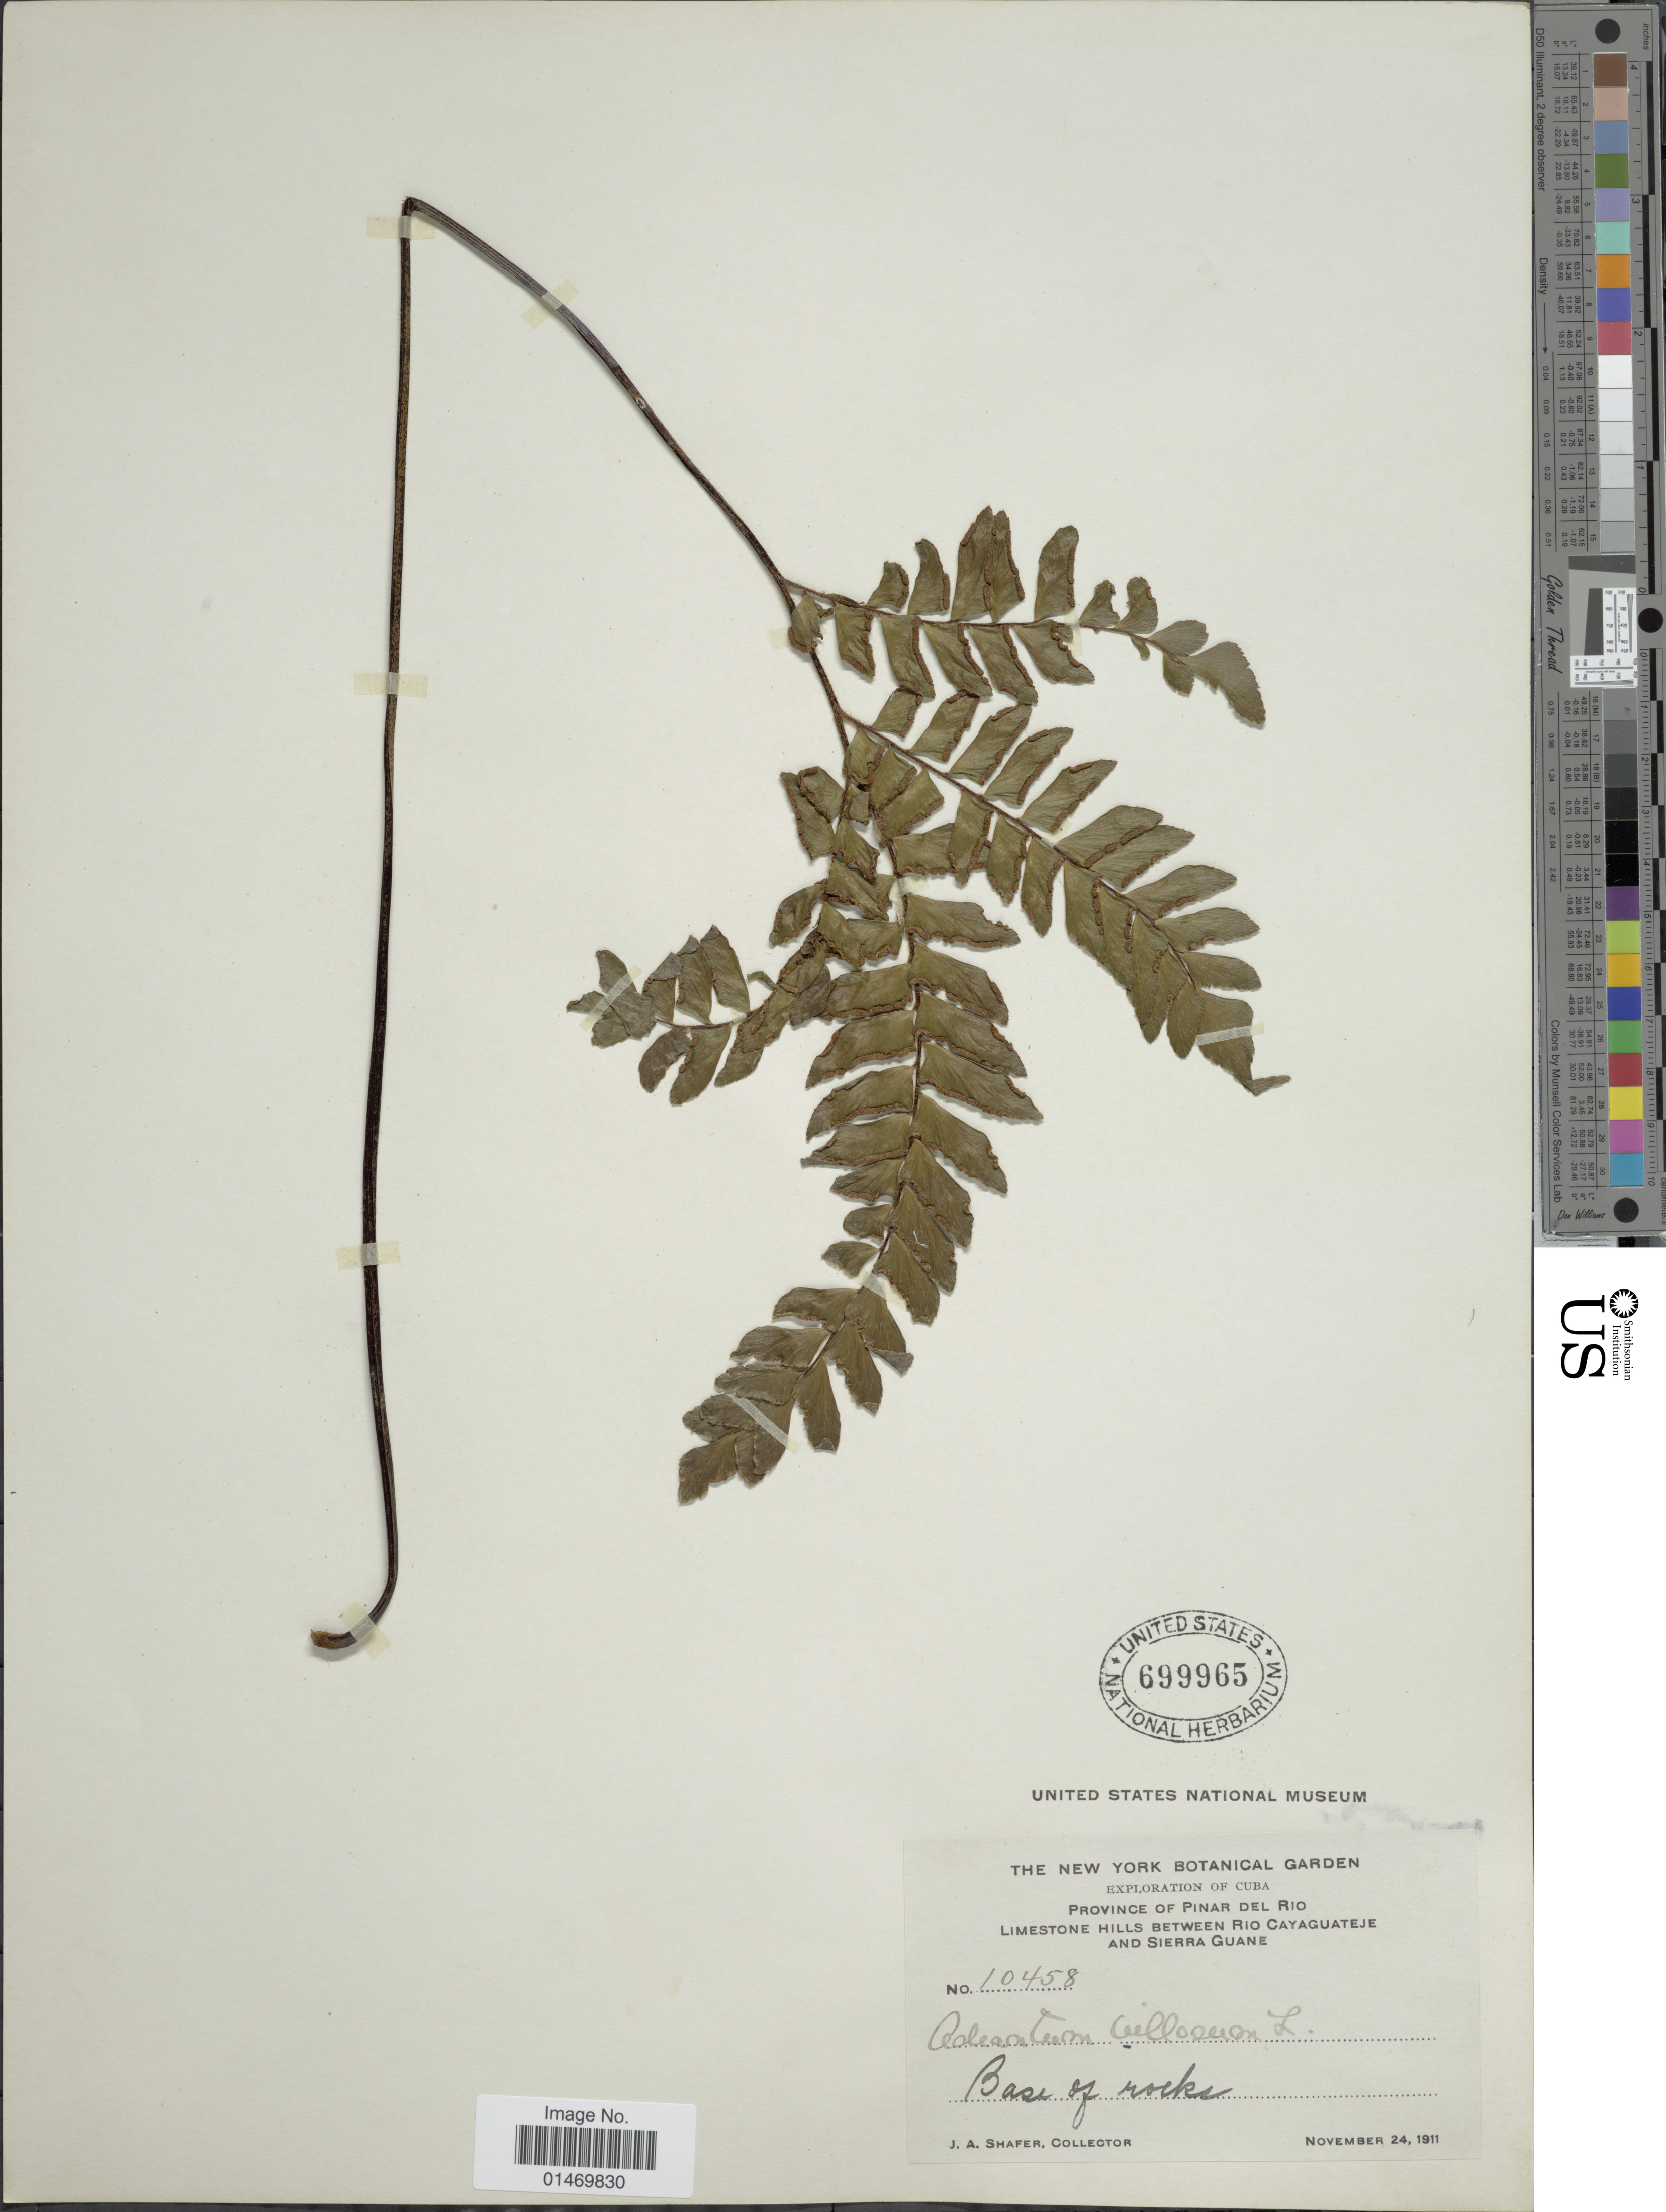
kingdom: Plantae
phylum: Tracheophyta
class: Polypodiopsida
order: Polypodiales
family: Pteridaceae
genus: Adiantum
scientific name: Adiantum villosum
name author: L.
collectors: J. A. Shafer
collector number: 10458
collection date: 1911-11-24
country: Cuba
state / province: Pinar del Río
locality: Cuba, Limestone Hills between Rio Cayaguateje and Sierra Guane.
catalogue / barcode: US 699965